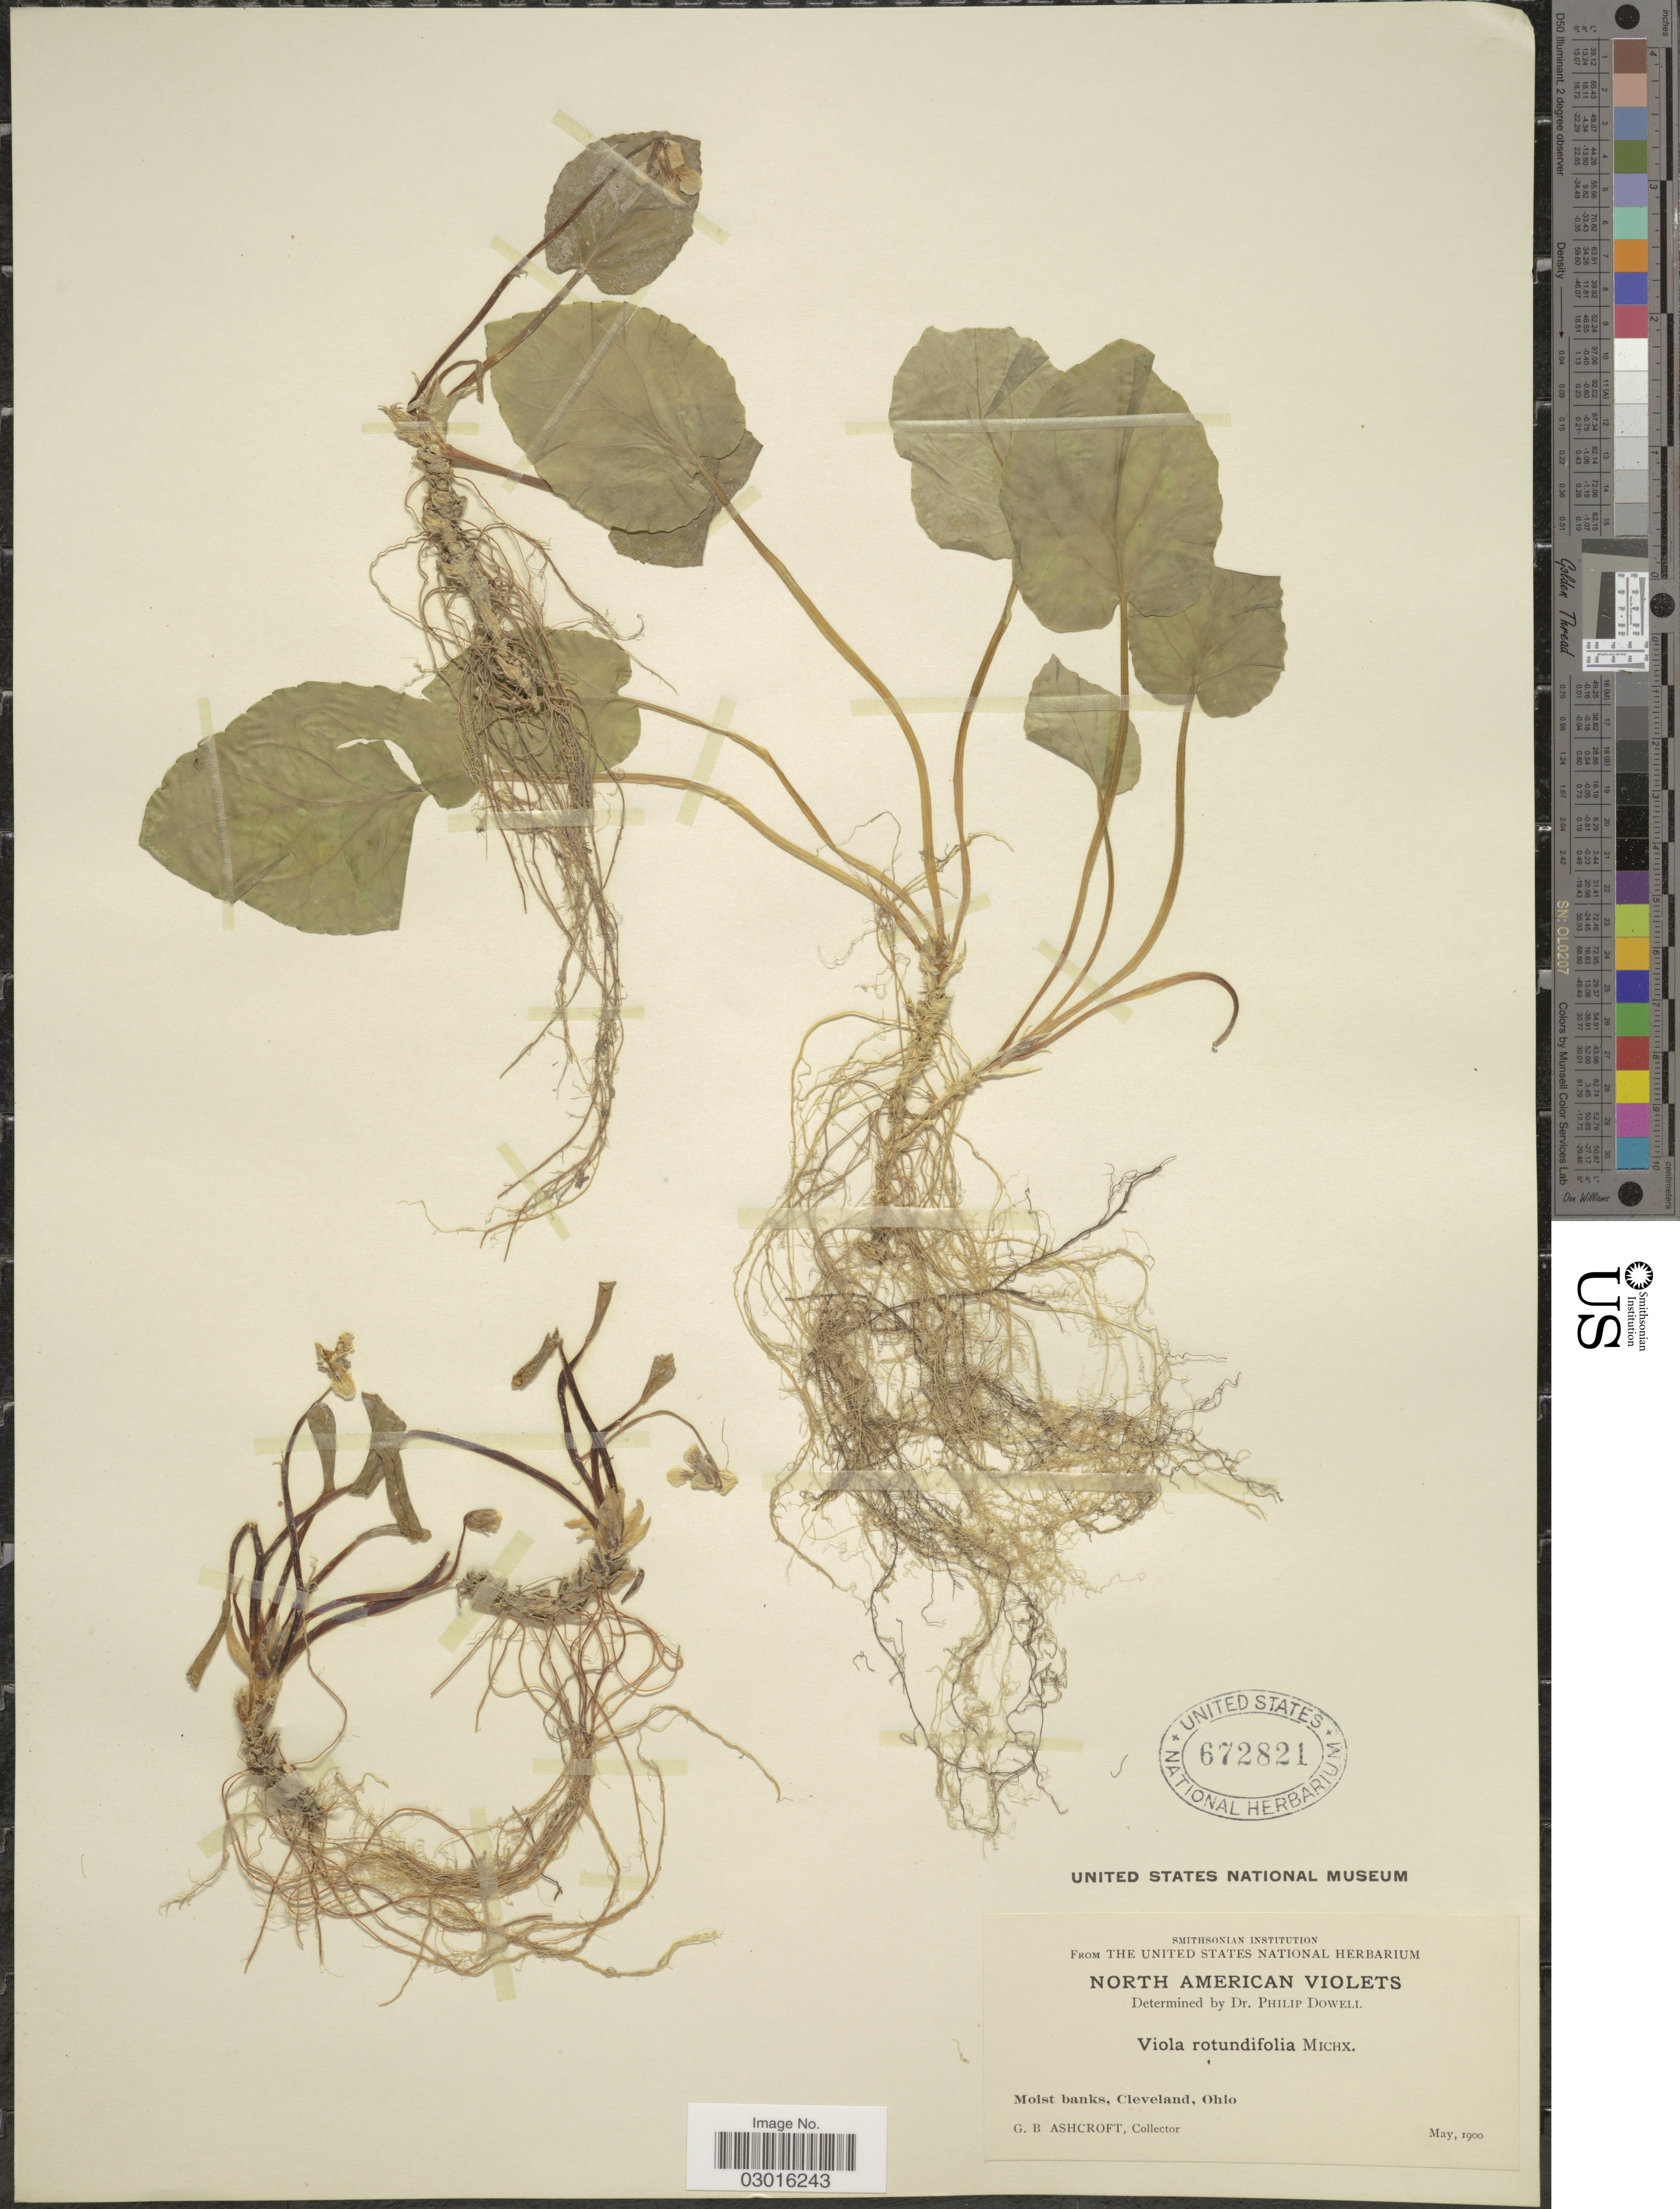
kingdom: Plantae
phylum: Tracheophyta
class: Magnoliopsida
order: Malpighiales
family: Violaceae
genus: Viola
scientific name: Viola rotundifolia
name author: Michx.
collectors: G. Ashcroft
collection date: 1900-05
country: United States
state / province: Ohio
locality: Moist banks, Cleveland.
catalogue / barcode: US 672821